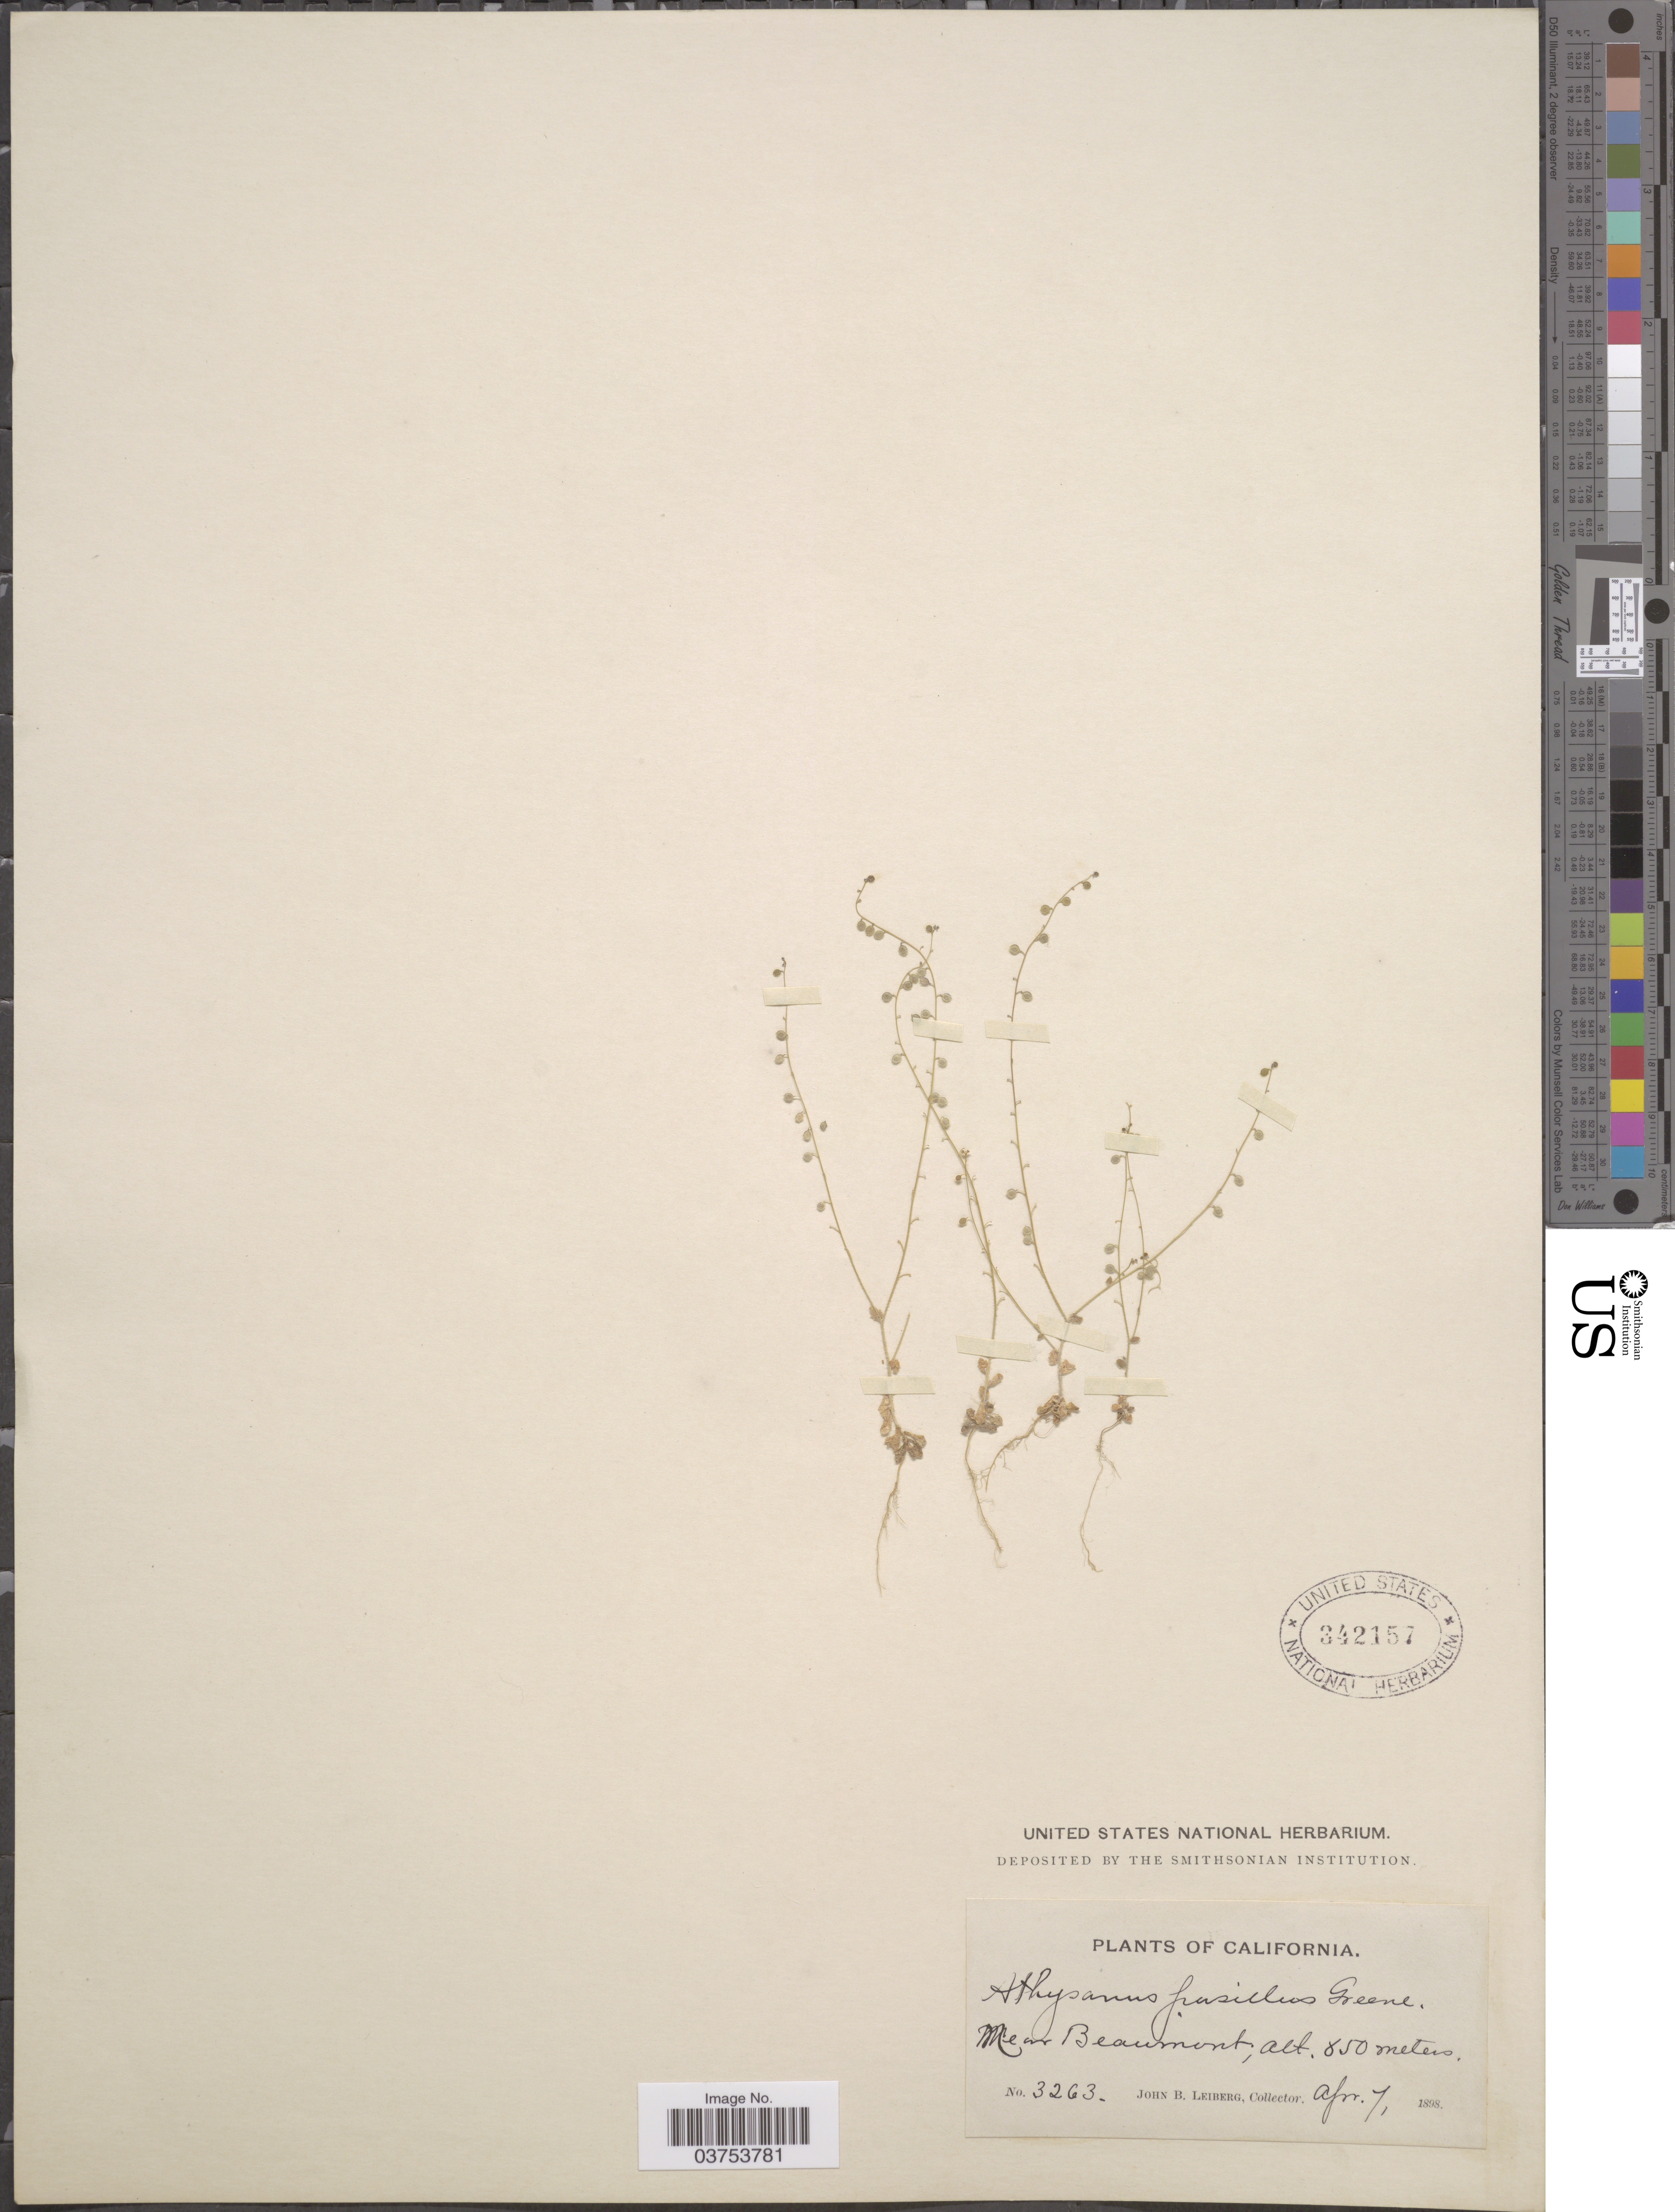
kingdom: Plantae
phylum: Tracheophyta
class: Magnoliopsida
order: Brassicales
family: Brassicaceae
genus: Athysanus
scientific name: Athysanus pusillus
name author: (Hook.) Greene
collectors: J. B. Leiberg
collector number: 3263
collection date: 1898-04-07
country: United States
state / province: California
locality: Near Beaumont.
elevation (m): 850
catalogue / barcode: US 342157